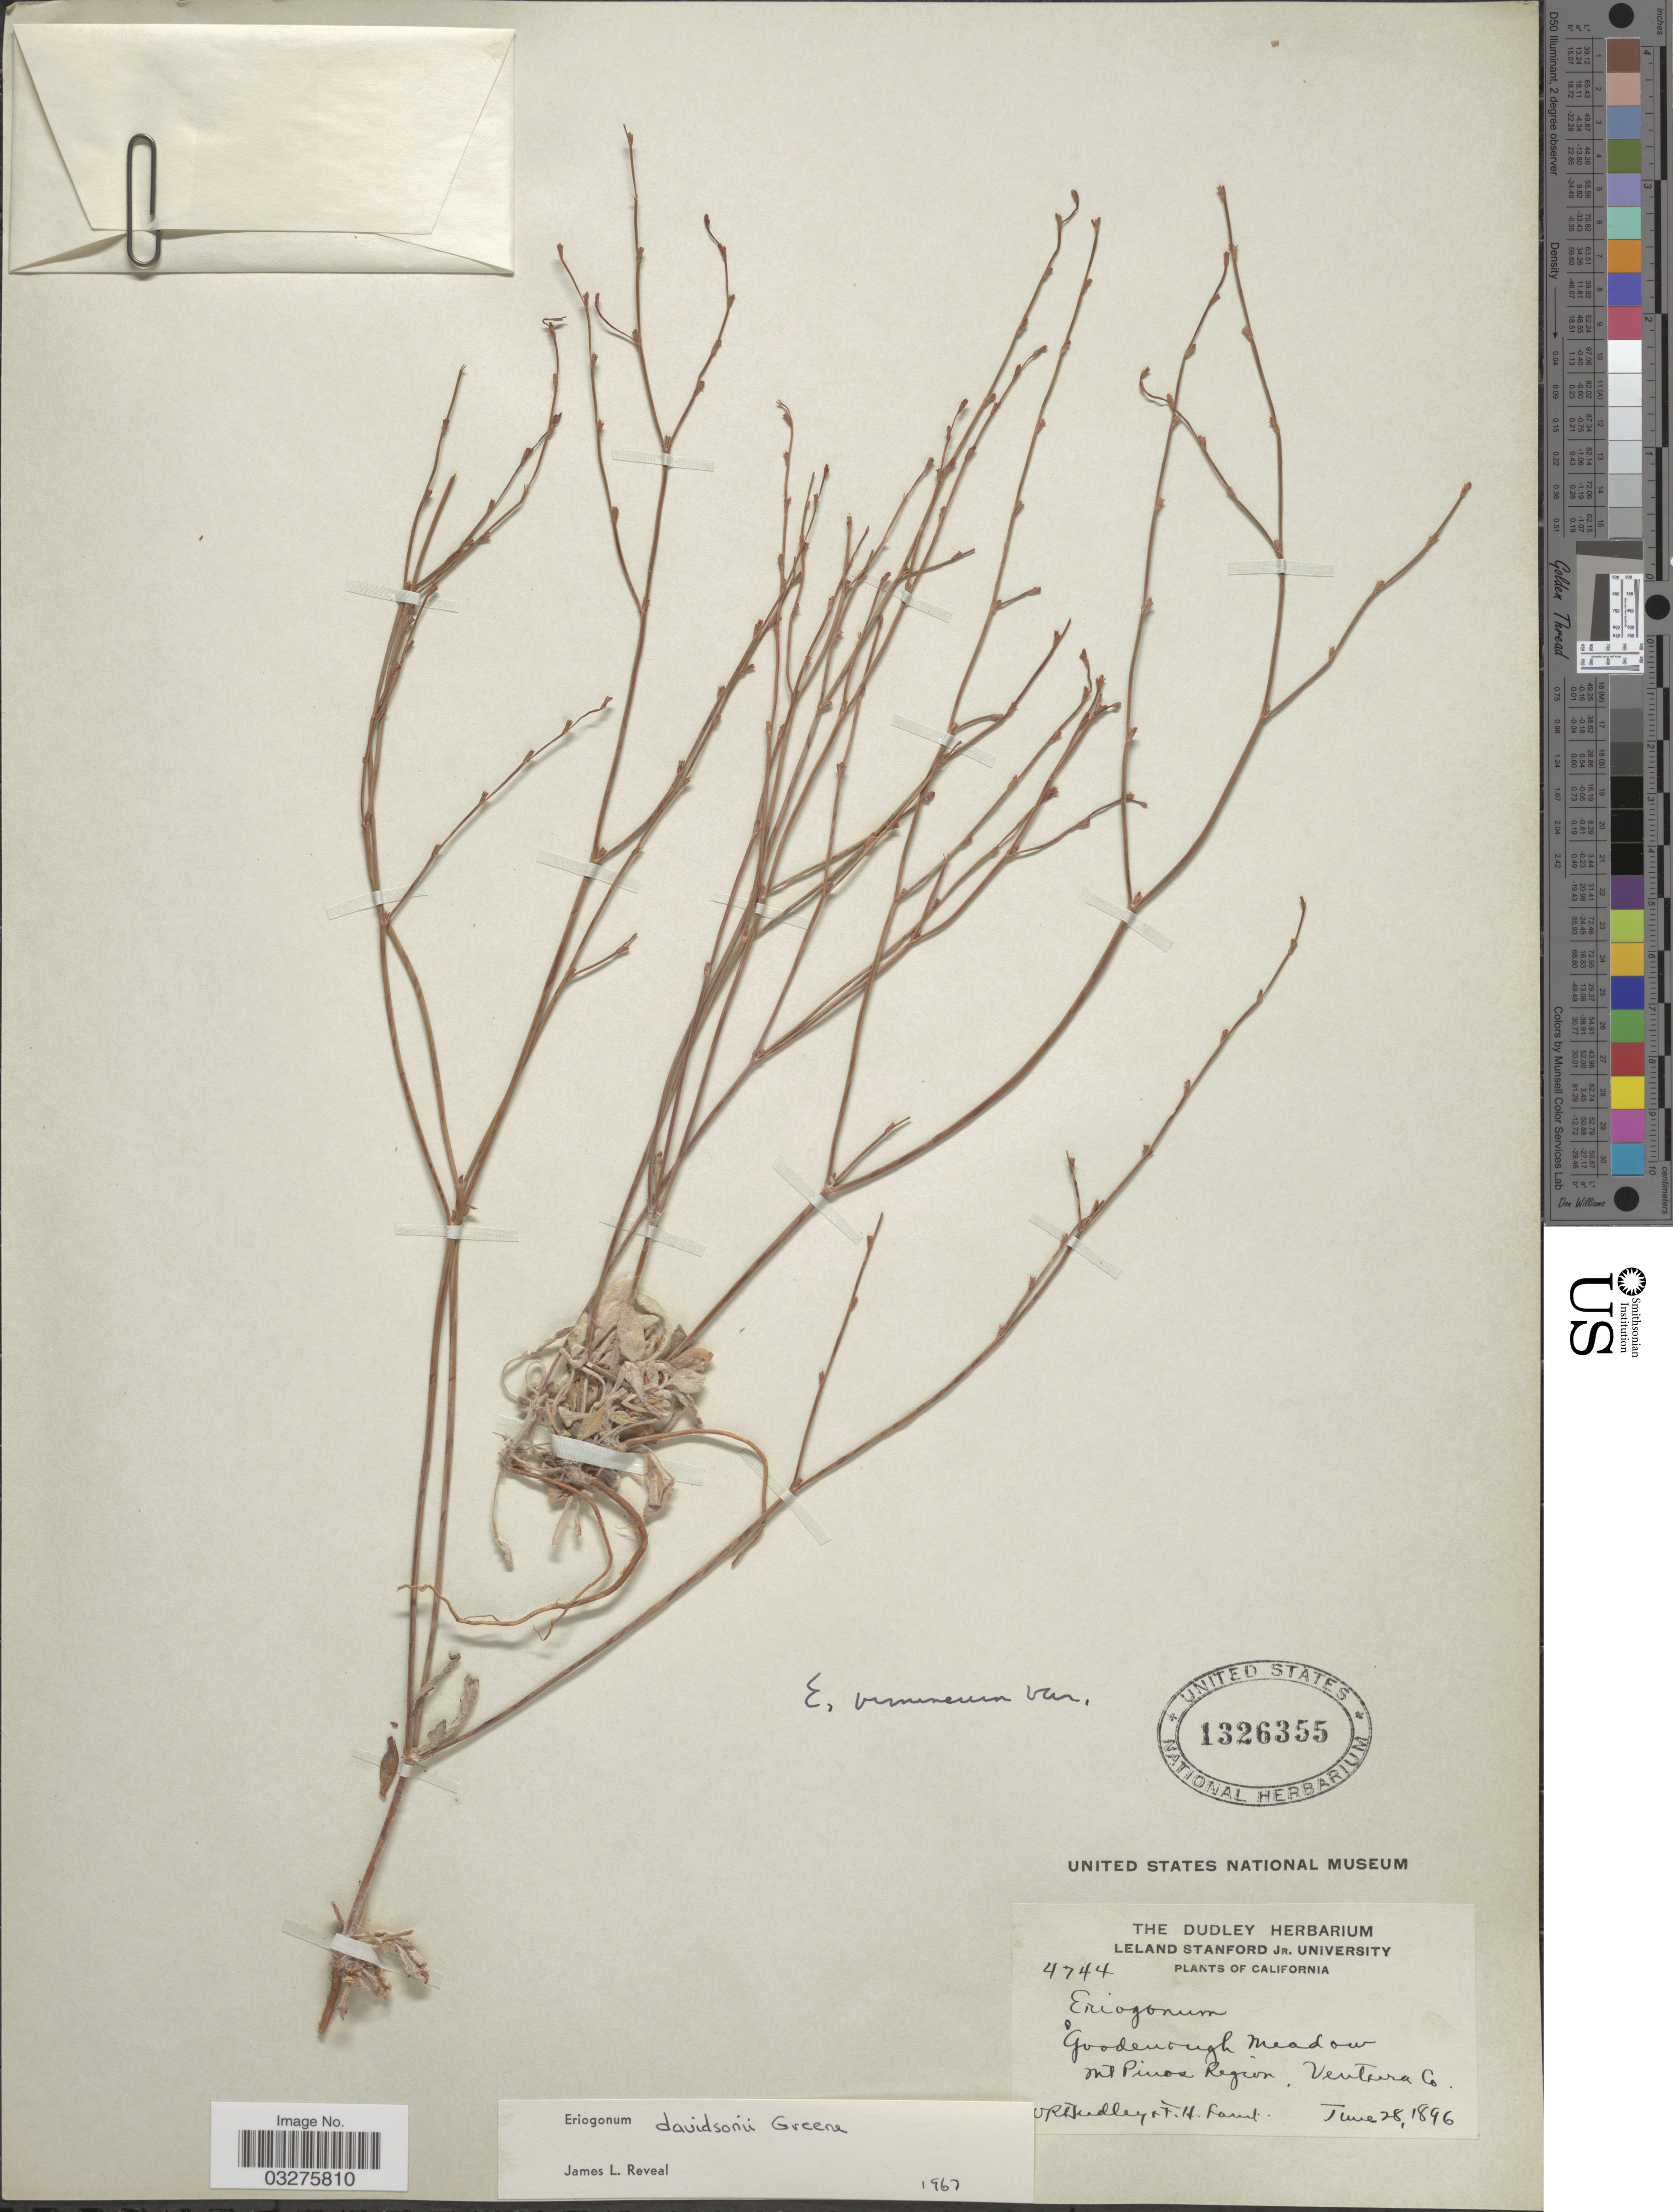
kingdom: Plantae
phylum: Tracheophyta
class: Magnoliopsida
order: Caryophyllales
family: Polygonaceae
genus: Eriogonum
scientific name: Eriogonum davidsonii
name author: Greene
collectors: W. Dudley & F. H. Lamb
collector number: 4744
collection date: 1896-06-28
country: United States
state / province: California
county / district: Ventura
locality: Goodenough Meadow Mt Pinos Region. Ventura Co.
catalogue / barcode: US 1326355